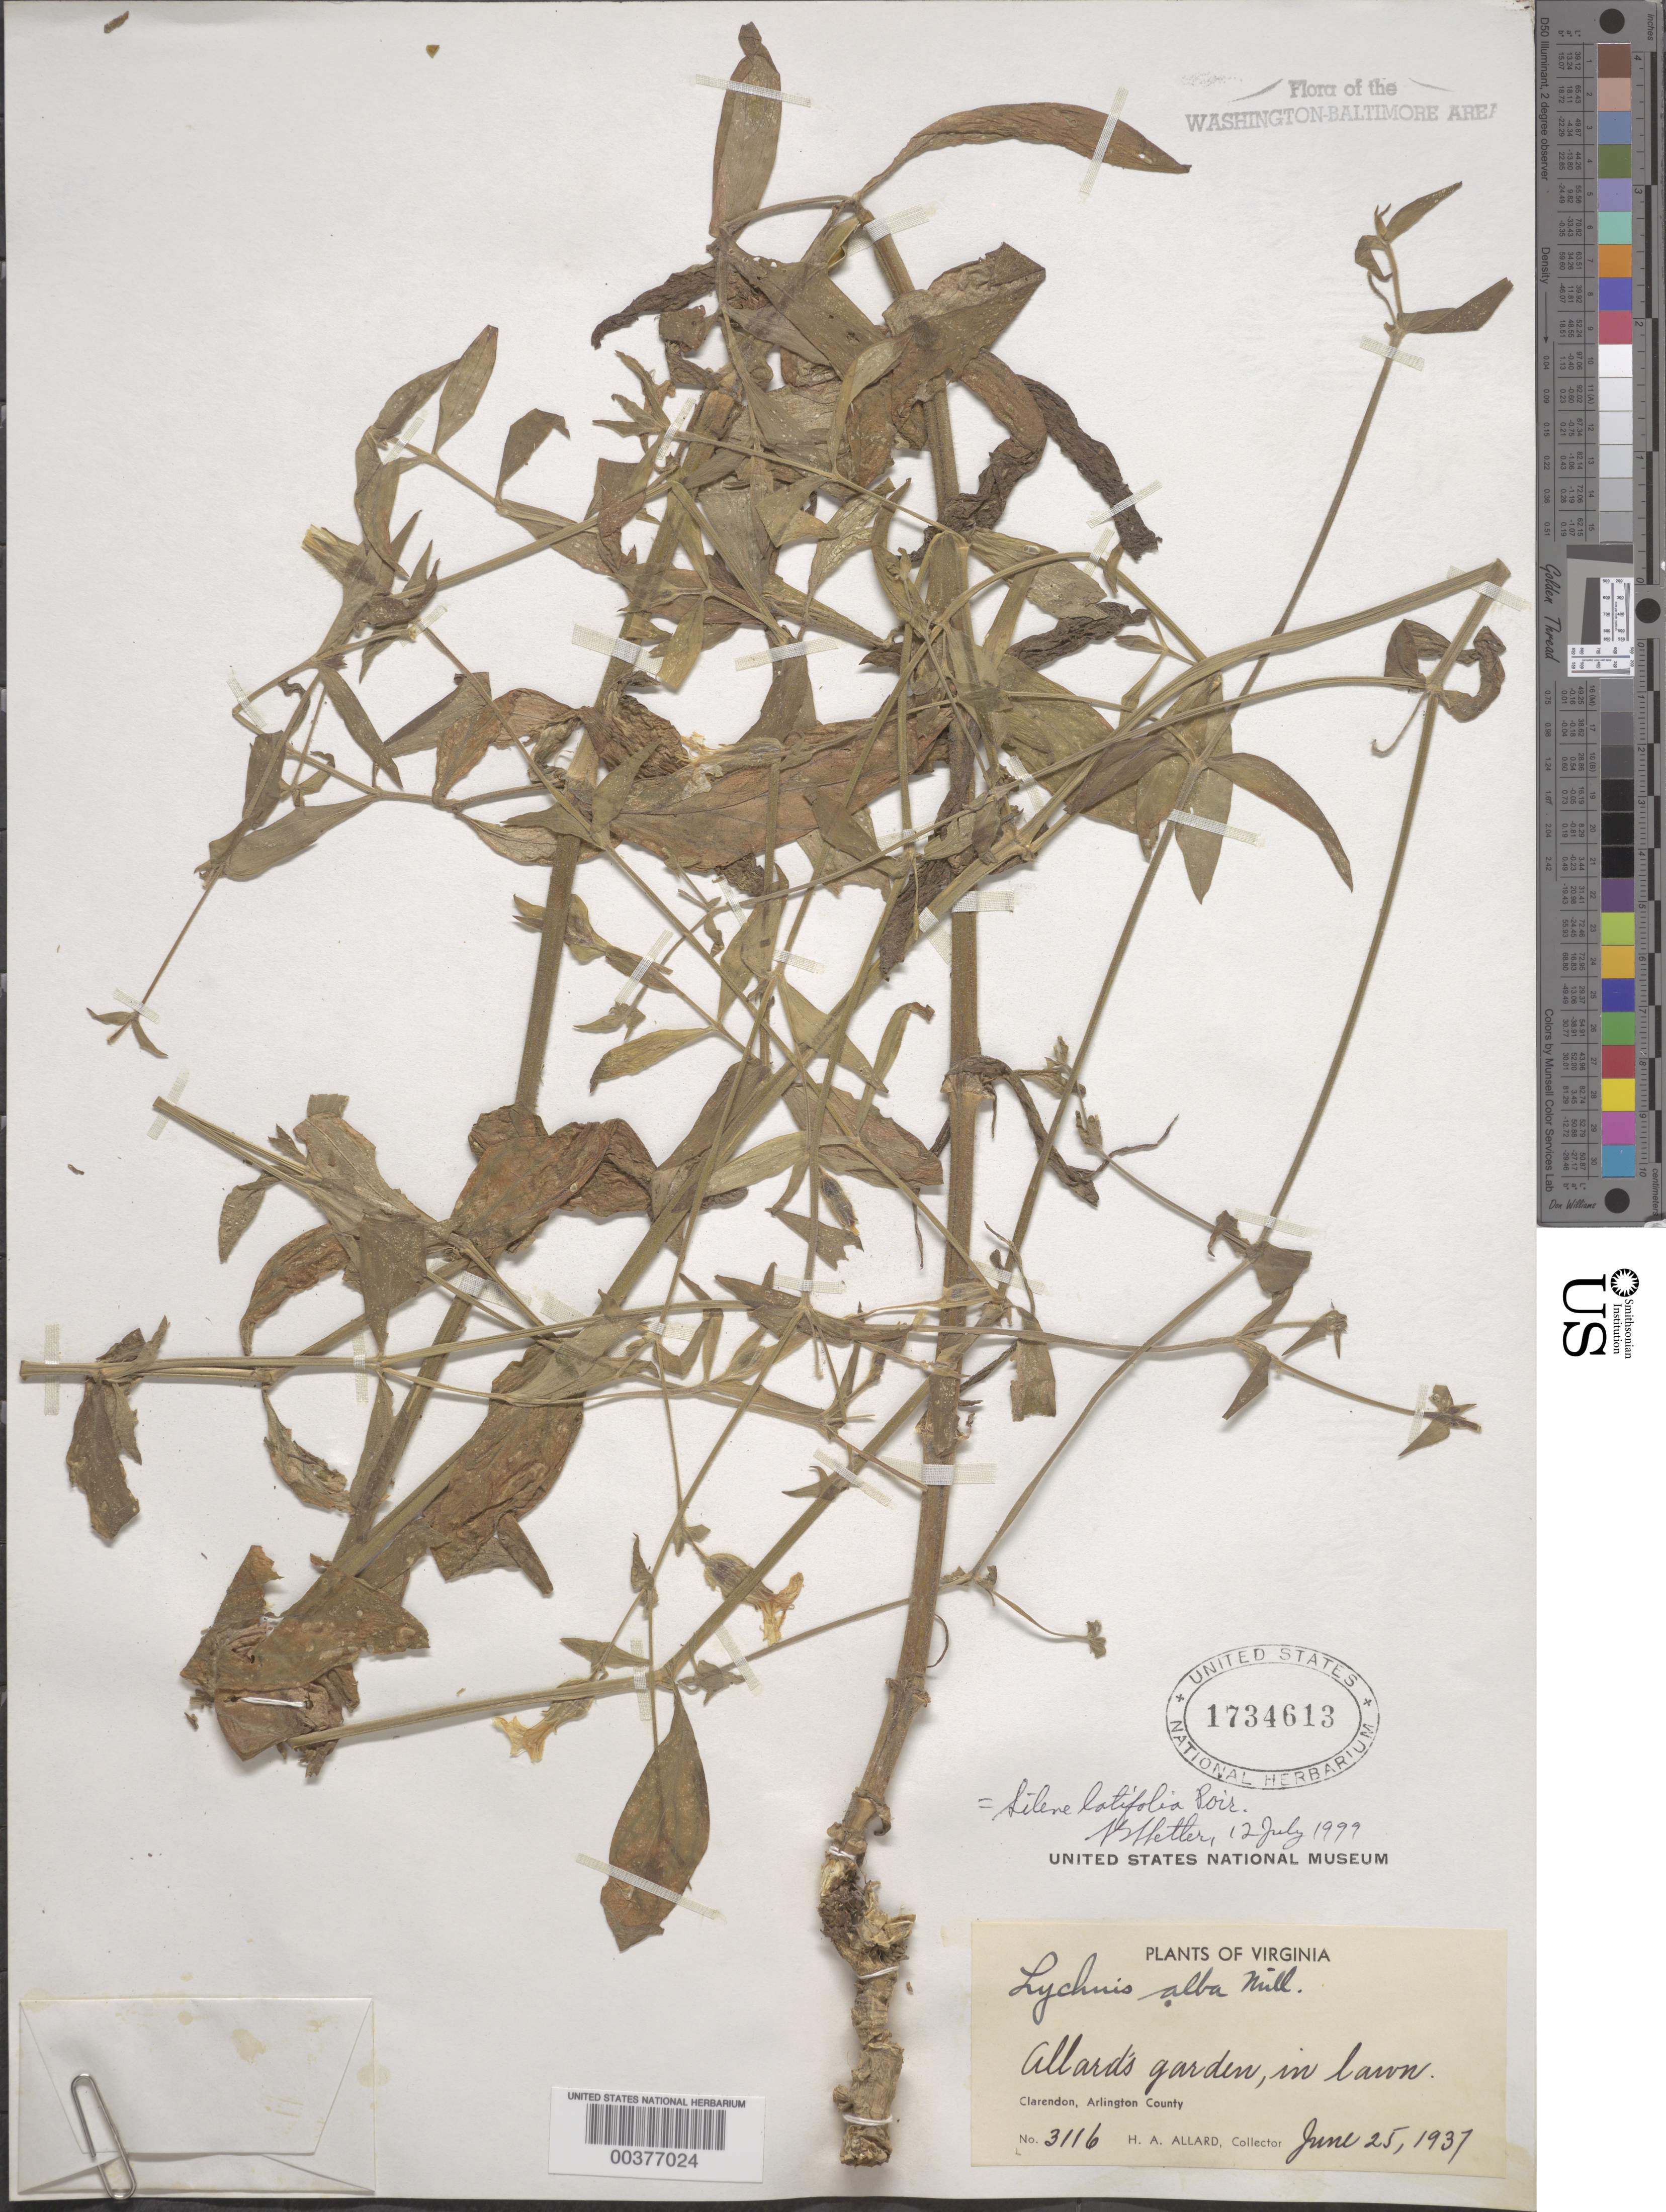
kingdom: Plantae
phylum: Tracheophyta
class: Magnoliopsida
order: Caryophyllales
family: Caryophyllaceae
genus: Silene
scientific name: Silene latifolia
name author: Poir.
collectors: H. A. Allard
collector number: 3116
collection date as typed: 25 Jun 1937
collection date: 1937-06-25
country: United States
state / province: Virginia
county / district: Arlington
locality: Clarendon, Allards garden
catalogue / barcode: US 1734613